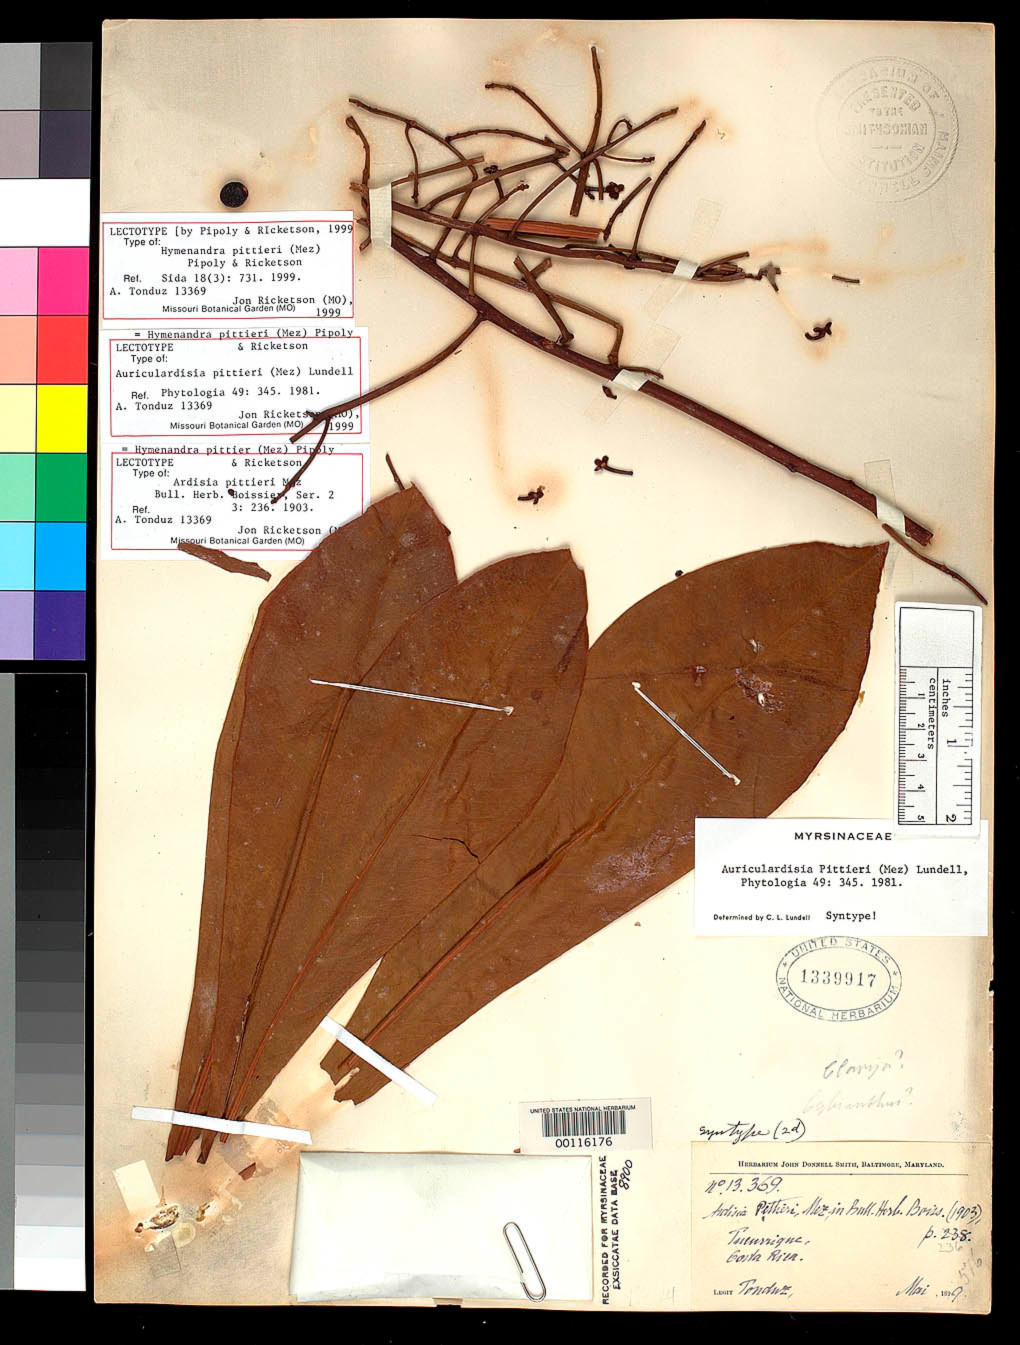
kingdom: Plantae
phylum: Tracheophyta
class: Magnoliopsida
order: Ericales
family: Primulaceae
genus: Ardisia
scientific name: Ardisia pittieri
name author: Mez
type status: Lectotype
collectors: A. Tonduz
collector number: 13369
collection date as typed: May 1899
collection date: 1899-05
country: Costa Rica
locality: Tucurrique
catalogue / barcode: US 1339917